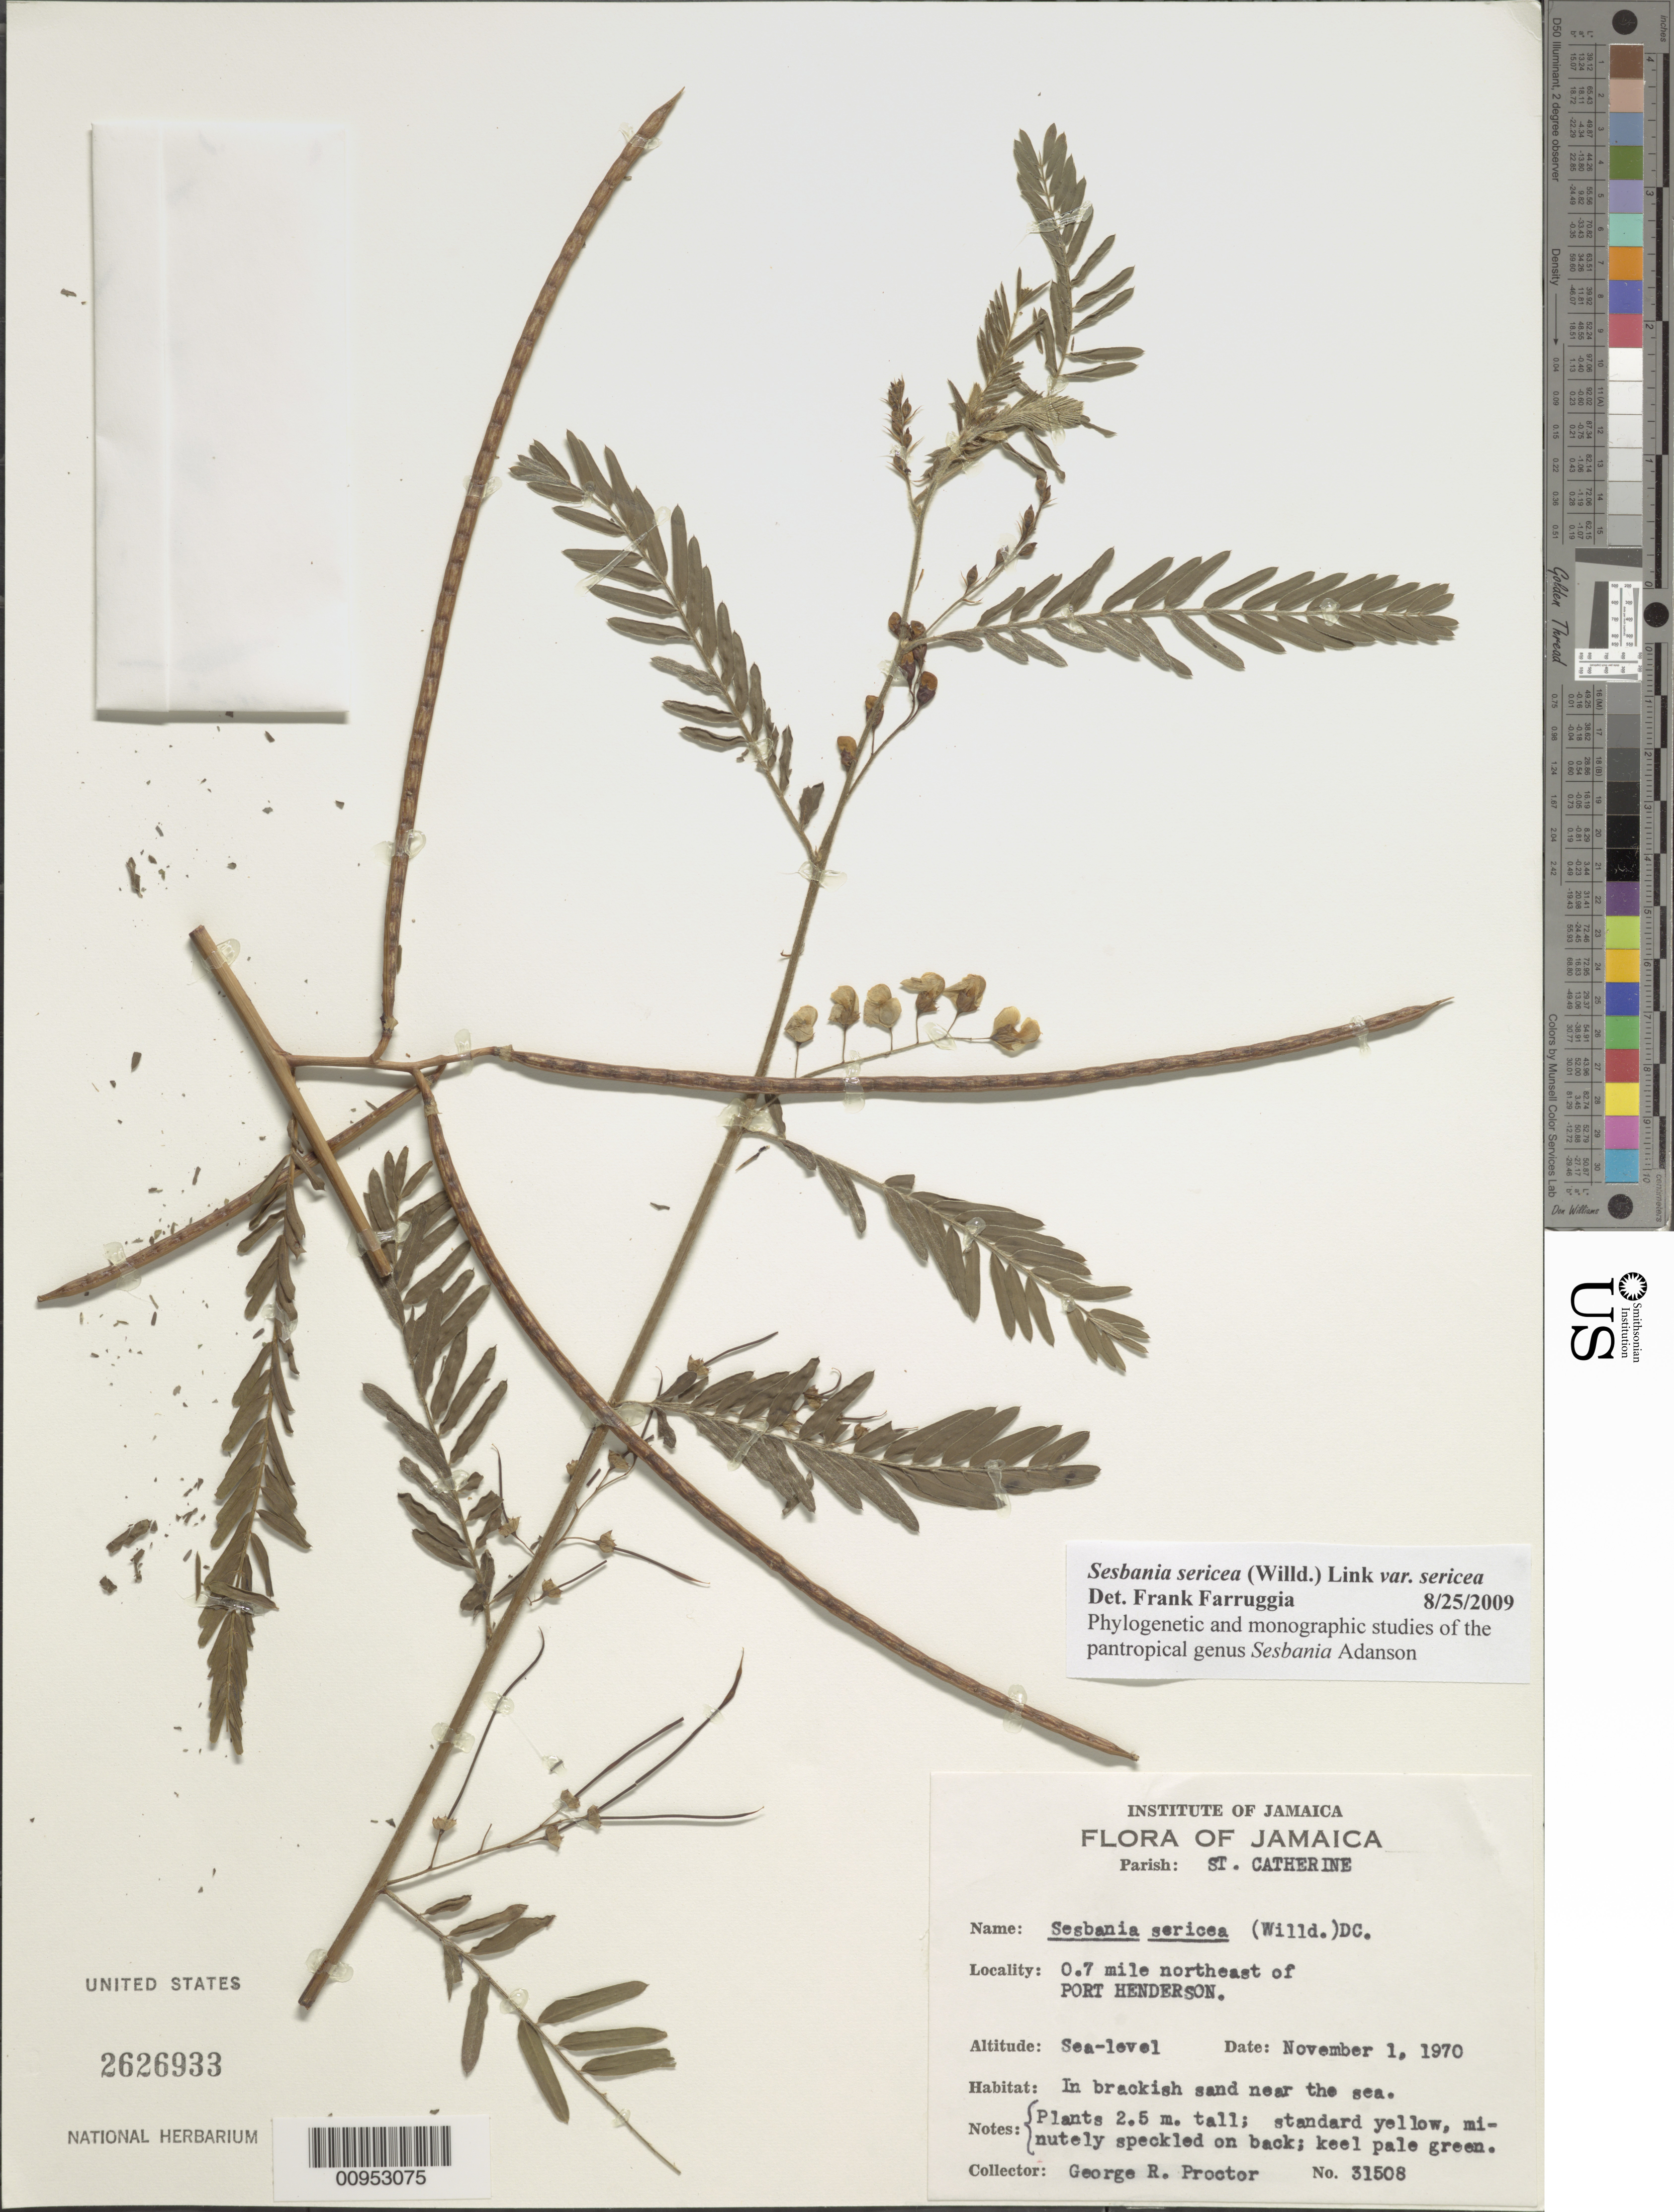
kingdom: Plantae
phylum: Tracheophyta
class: Magnoliopsida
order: Fabales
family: Fabaceae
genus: Sesbania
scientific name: Sesbania sericea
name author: (Willd.) Link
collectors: G. R. Proctor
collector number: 31508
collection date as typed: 01 Nov 1970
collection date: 1970-11-01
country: Jamaica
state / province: Saint Catherine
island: Jamaica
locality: Port Henderson, 0.7 mile northeast of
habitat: In brackish sand near the sea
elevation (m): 0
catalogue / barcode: US 2626933